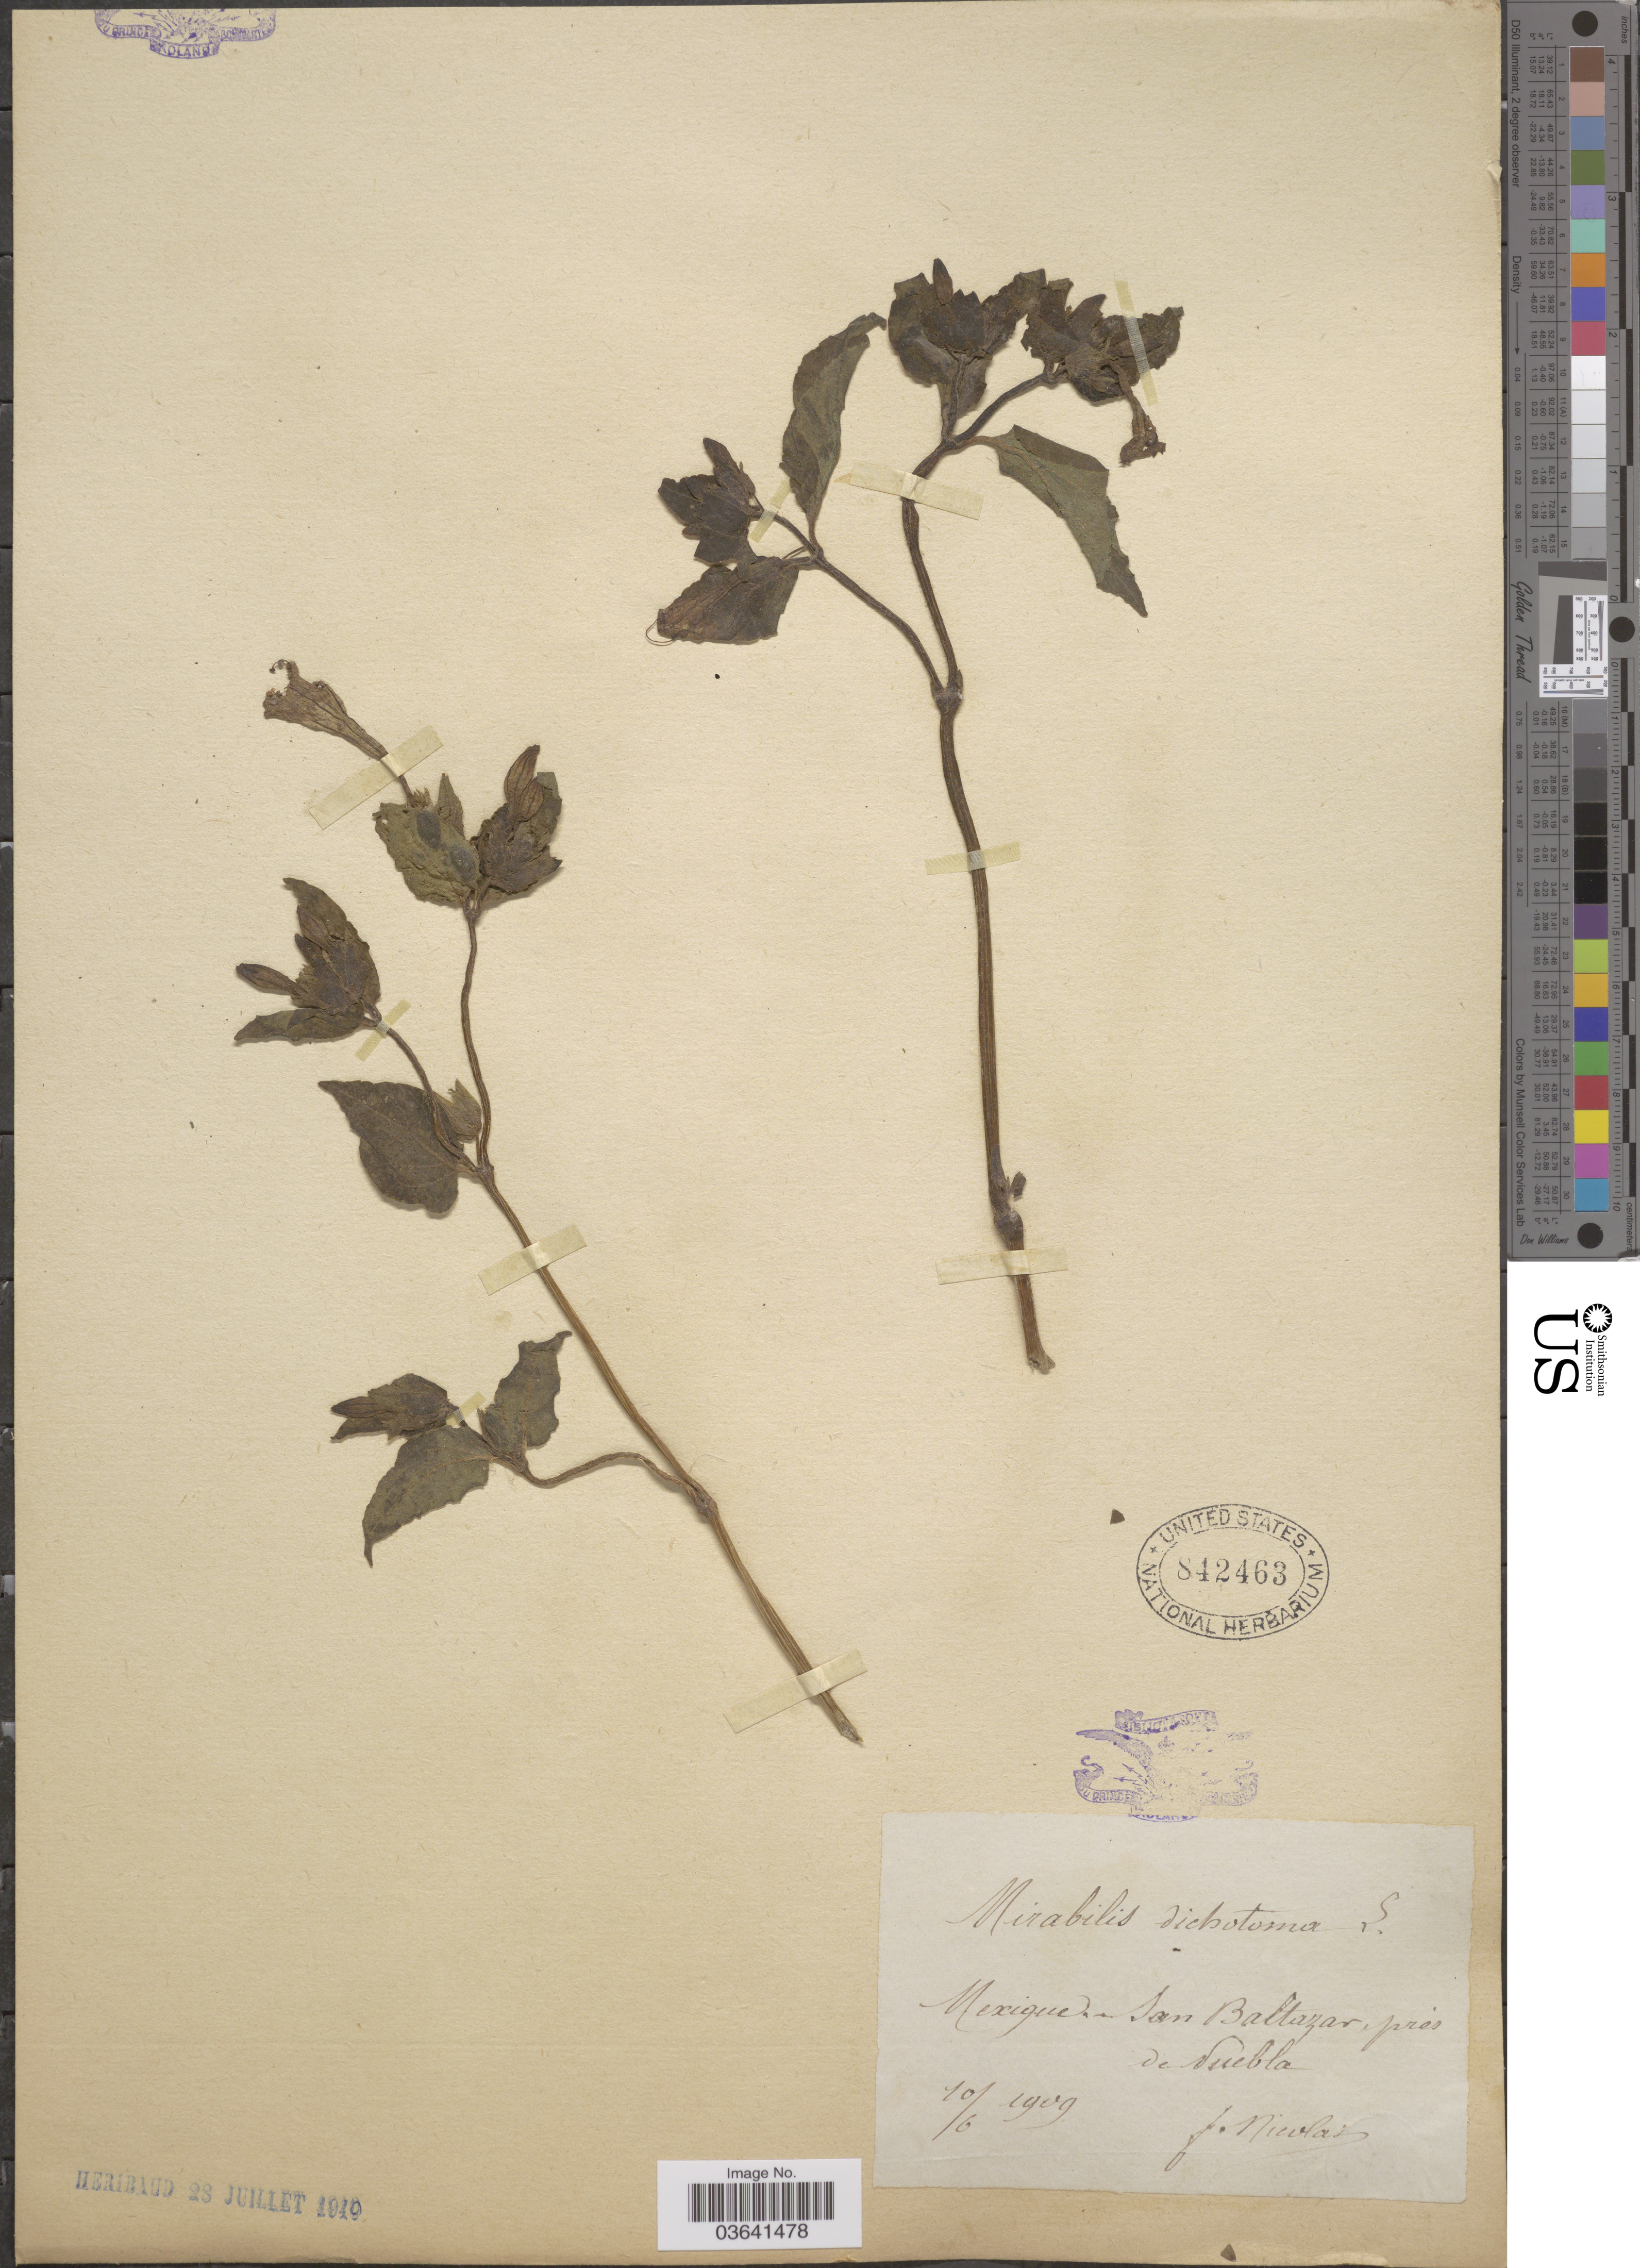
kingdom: Plantae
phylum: Tracheophyta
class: Magnoliopsida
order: Caryophyllales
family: Nyctaginaceae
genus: Mirabilis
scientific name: Mirabilis jalapa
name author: L.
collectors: F. Nicolas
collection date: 1909-06-10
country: Mexico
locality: San Baltazar, près de Nuebla.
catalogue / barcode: US 842463